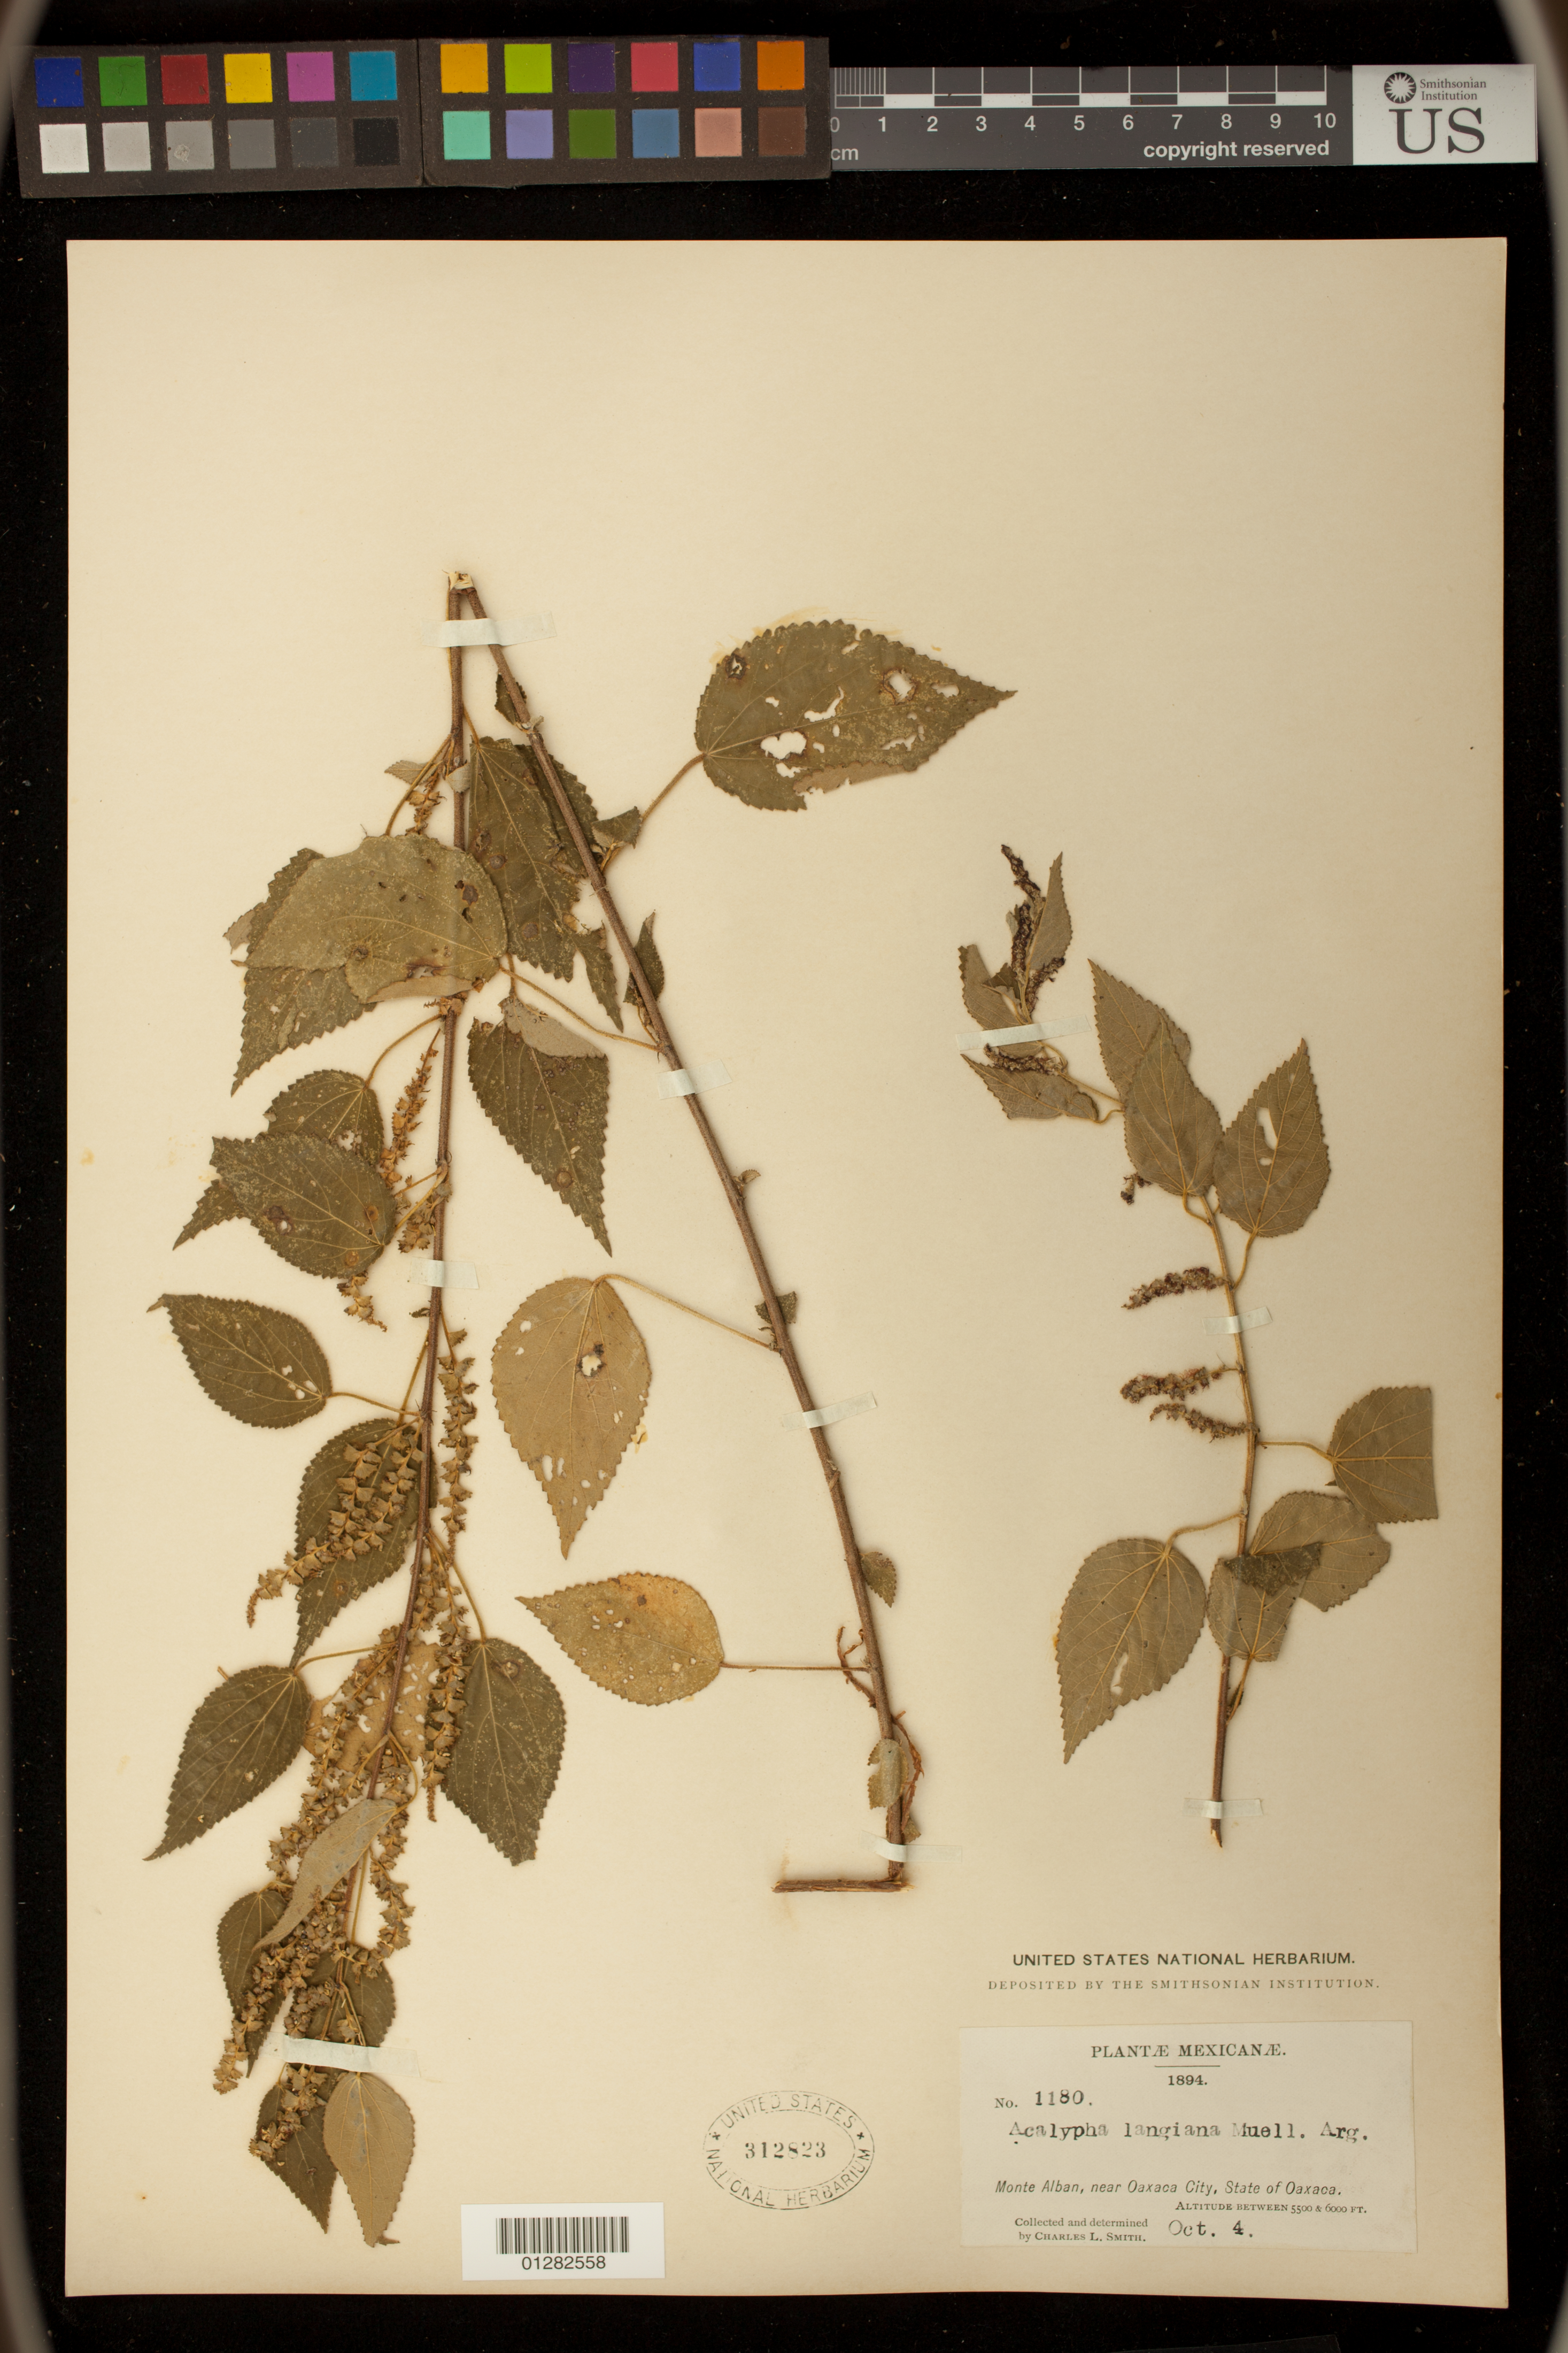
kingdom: Plantae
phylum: Tracheophyta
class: Magnoliopsida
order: Malpighiales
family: Euphorbiaceae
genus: Acalypha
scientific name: Acalypha subviscida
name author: S. Watson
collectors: C. Feddema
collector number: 1180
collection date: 1894-10-04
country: Mexico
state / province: Oaxaca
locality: Monte Alban, near Oaxaca City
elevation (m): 1676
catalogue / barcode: US 312823